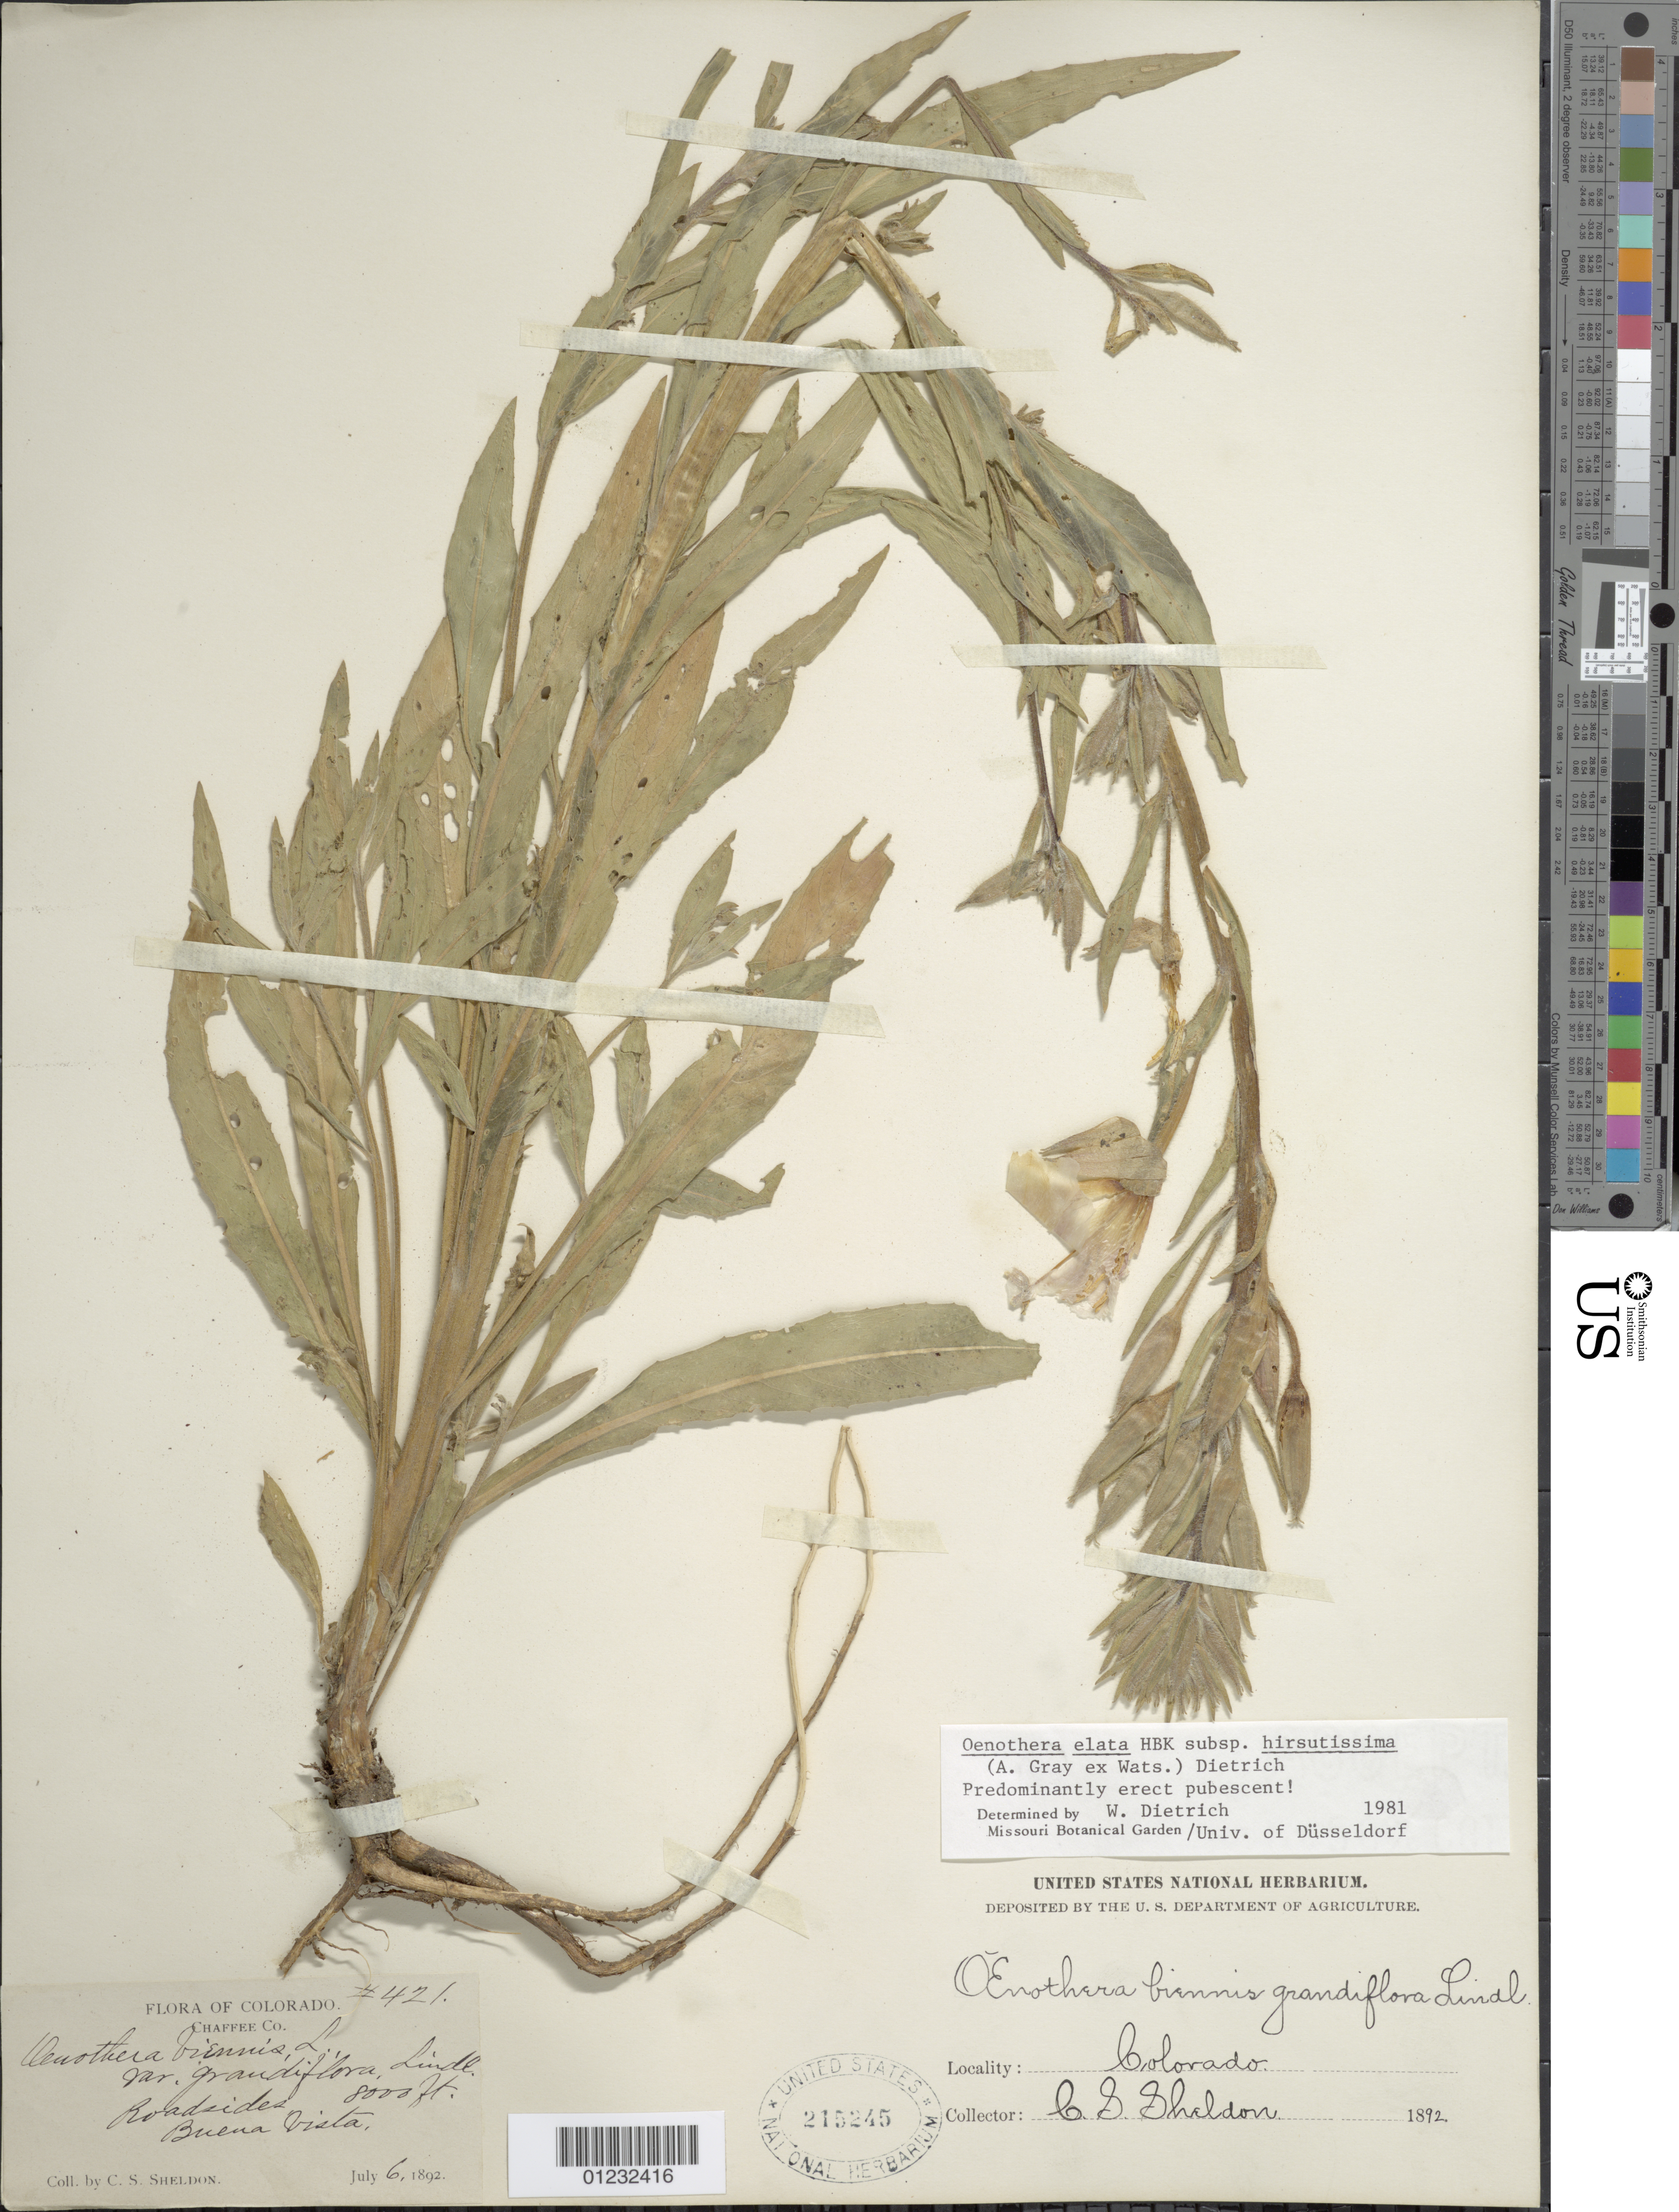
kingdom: Plantae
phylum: Tracheophyta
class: Magnoliopsida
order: Myrtales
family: Onagraceae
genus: Oenothera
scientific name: Oenothera elata subsp. hirsutissima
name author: (A. Gray ex S. Watson) W. Dietr.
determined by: Dietrich, W.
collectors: C. S. Sheldon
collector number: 421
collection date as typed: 06 Jul 1892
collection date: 1892-07-06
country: United States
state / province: Colorado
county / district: Chaffee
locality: Buena Vista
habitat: Roadsides.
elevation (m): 2438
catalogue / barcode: US 215245